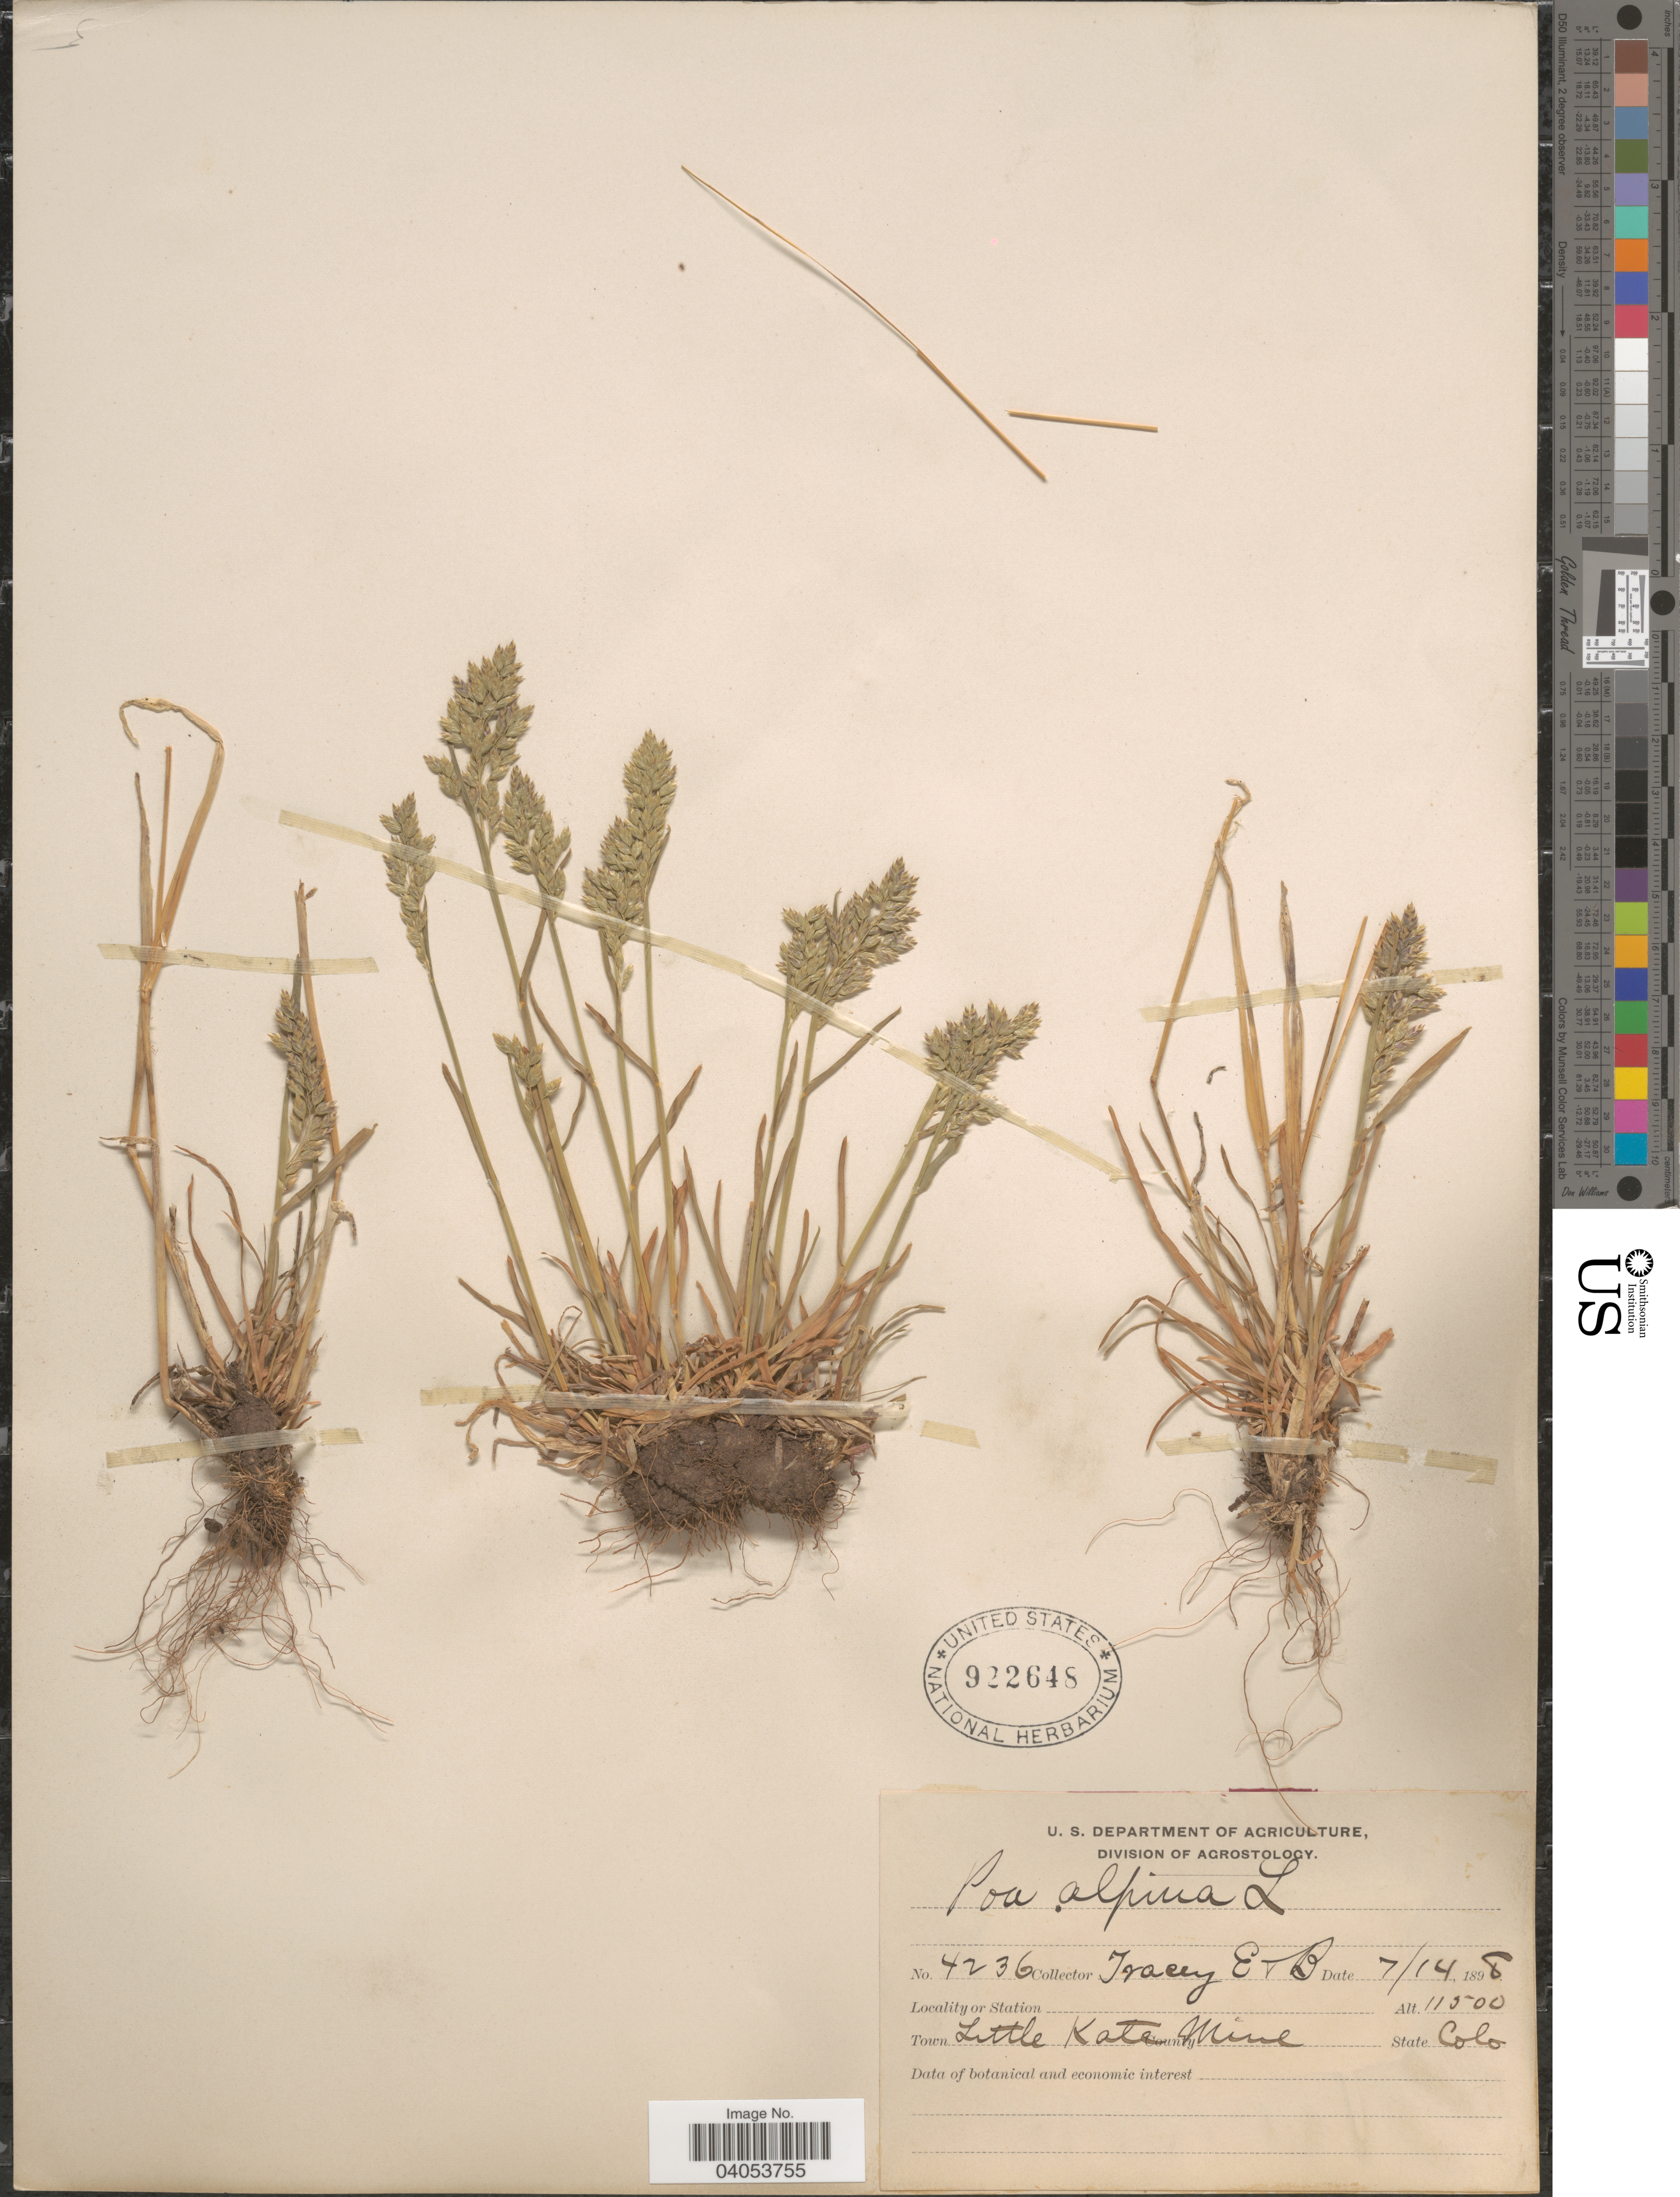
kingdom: Plantae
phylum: Tracheophyta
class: Liliopsida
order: Poales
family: Poaceae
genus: Poa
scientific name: Poa alpina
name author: L.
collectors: E. Tracey & B. Tracey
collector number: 4236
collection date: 1898-07-14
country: United States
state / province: Colorado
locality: Town Little Kate Mine.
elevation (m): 3505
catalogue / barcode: US 922648